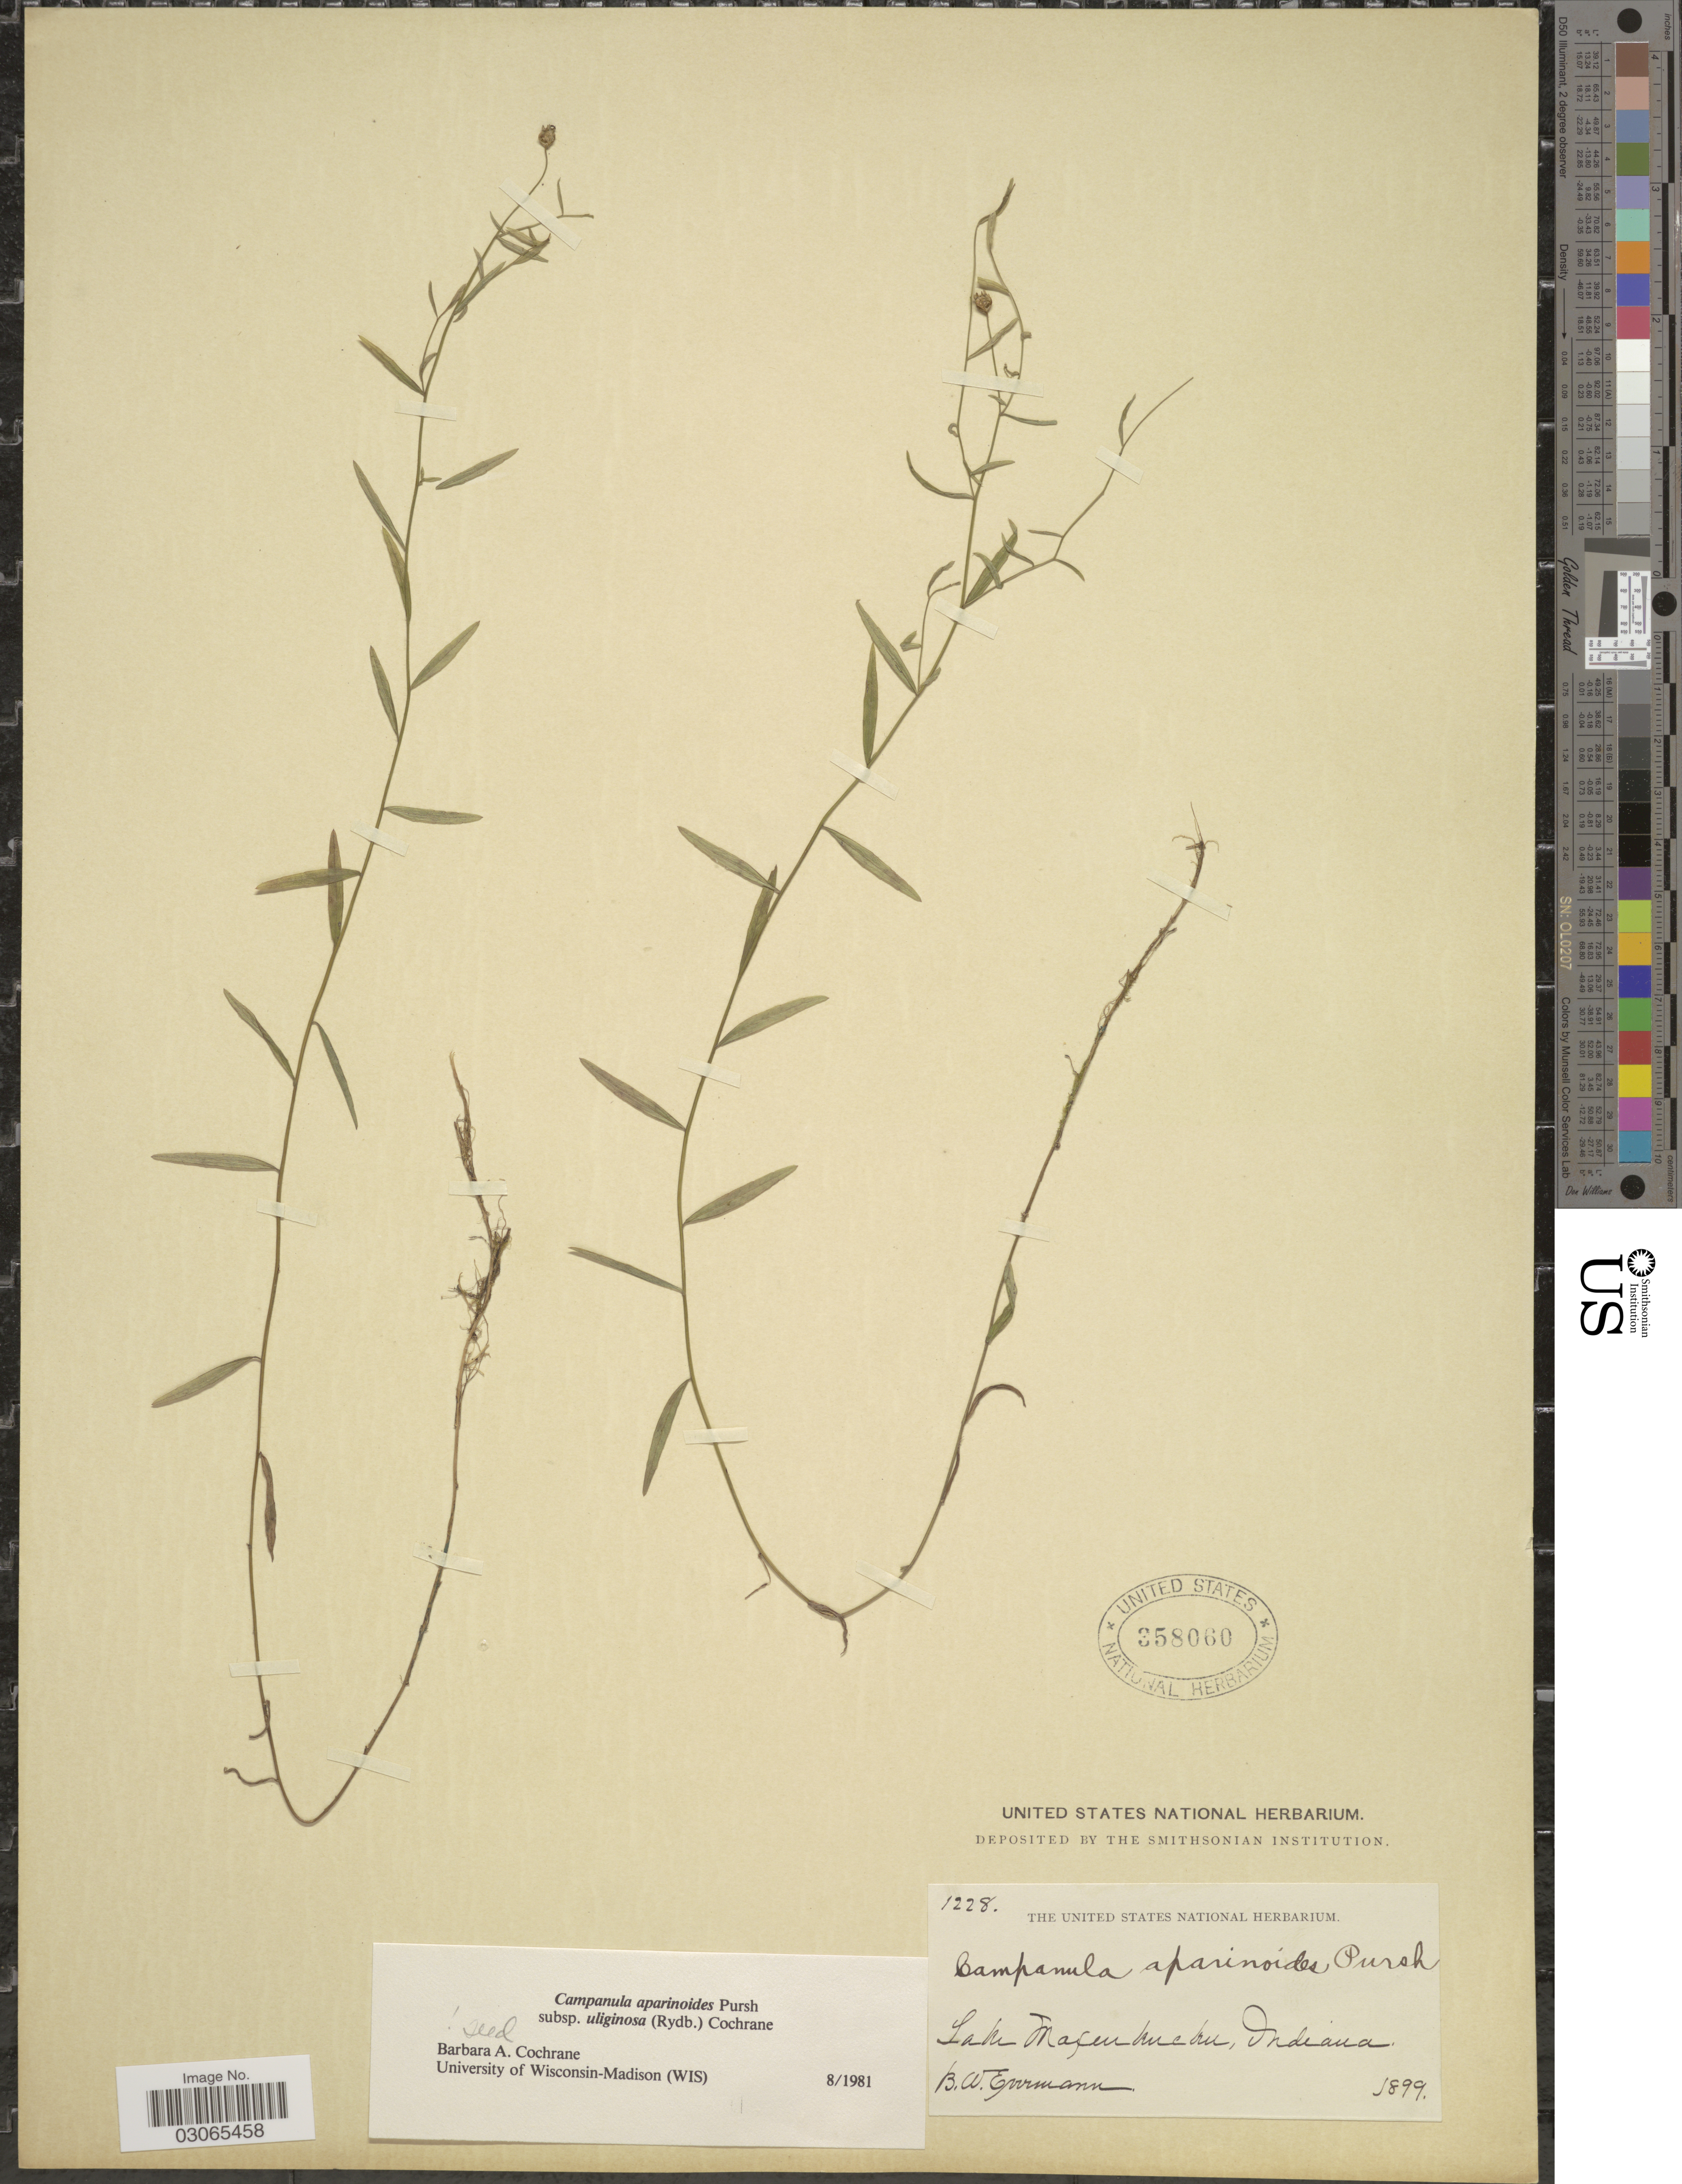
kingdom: Plantae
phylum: Tracheophyta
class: Magnoliopsida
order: Asterales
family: Campanulaceae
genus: Campanula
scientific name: Campanula aparinoides var. uliginosa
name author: (Rydb.) Gleason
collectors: B. W. Evermann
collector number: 1228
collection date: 1899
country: United States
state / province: Indiana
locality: Lake Maxinkuckee.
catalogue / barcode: US 358060